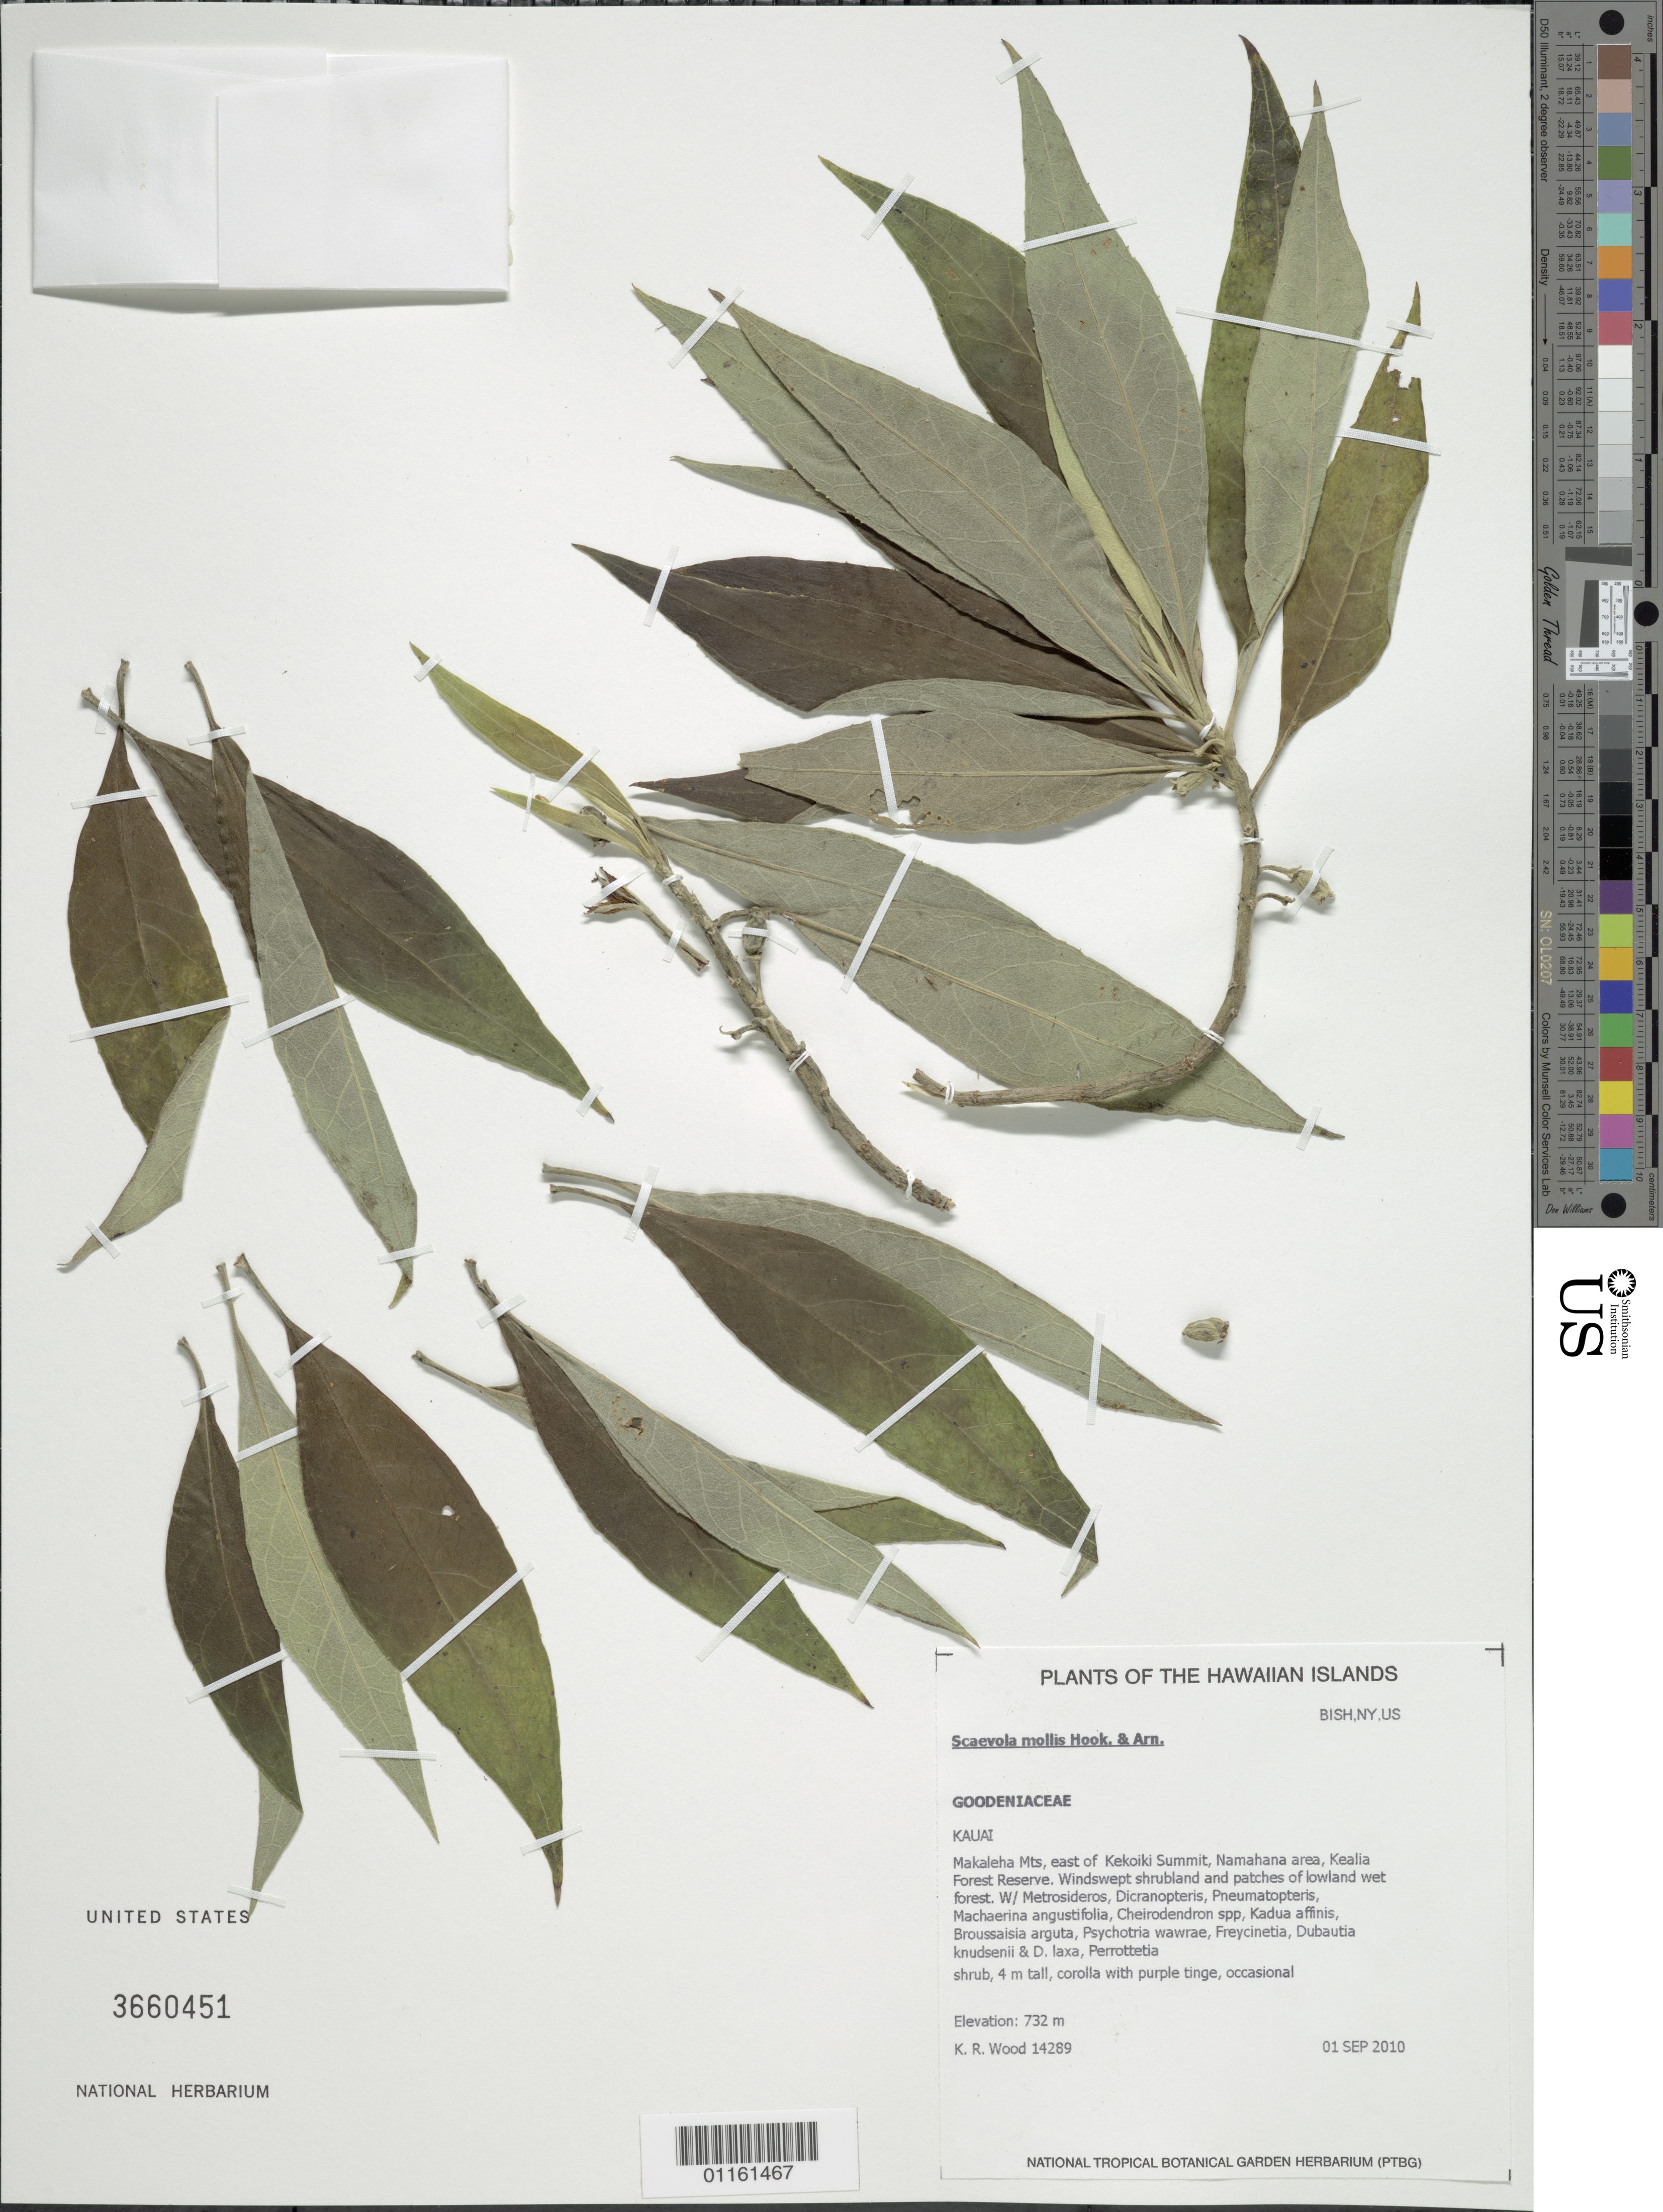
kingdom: Plantae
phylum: Tracheophyta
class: Magnoliopsida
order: Asterales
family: Goodeniaceae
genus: Scaevola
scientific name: Scaevola mollis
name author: Hook. & Arn.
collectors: K. R. Wood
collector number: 14289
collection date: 2010-09-01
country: United States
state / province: Hawaii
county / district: Kauai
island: Kaua'i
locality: Makaleha Mts, east of Kekoiki Summit, Namahana area, Kealia Forest Reserve.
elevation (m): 732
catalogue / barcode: US 3660451